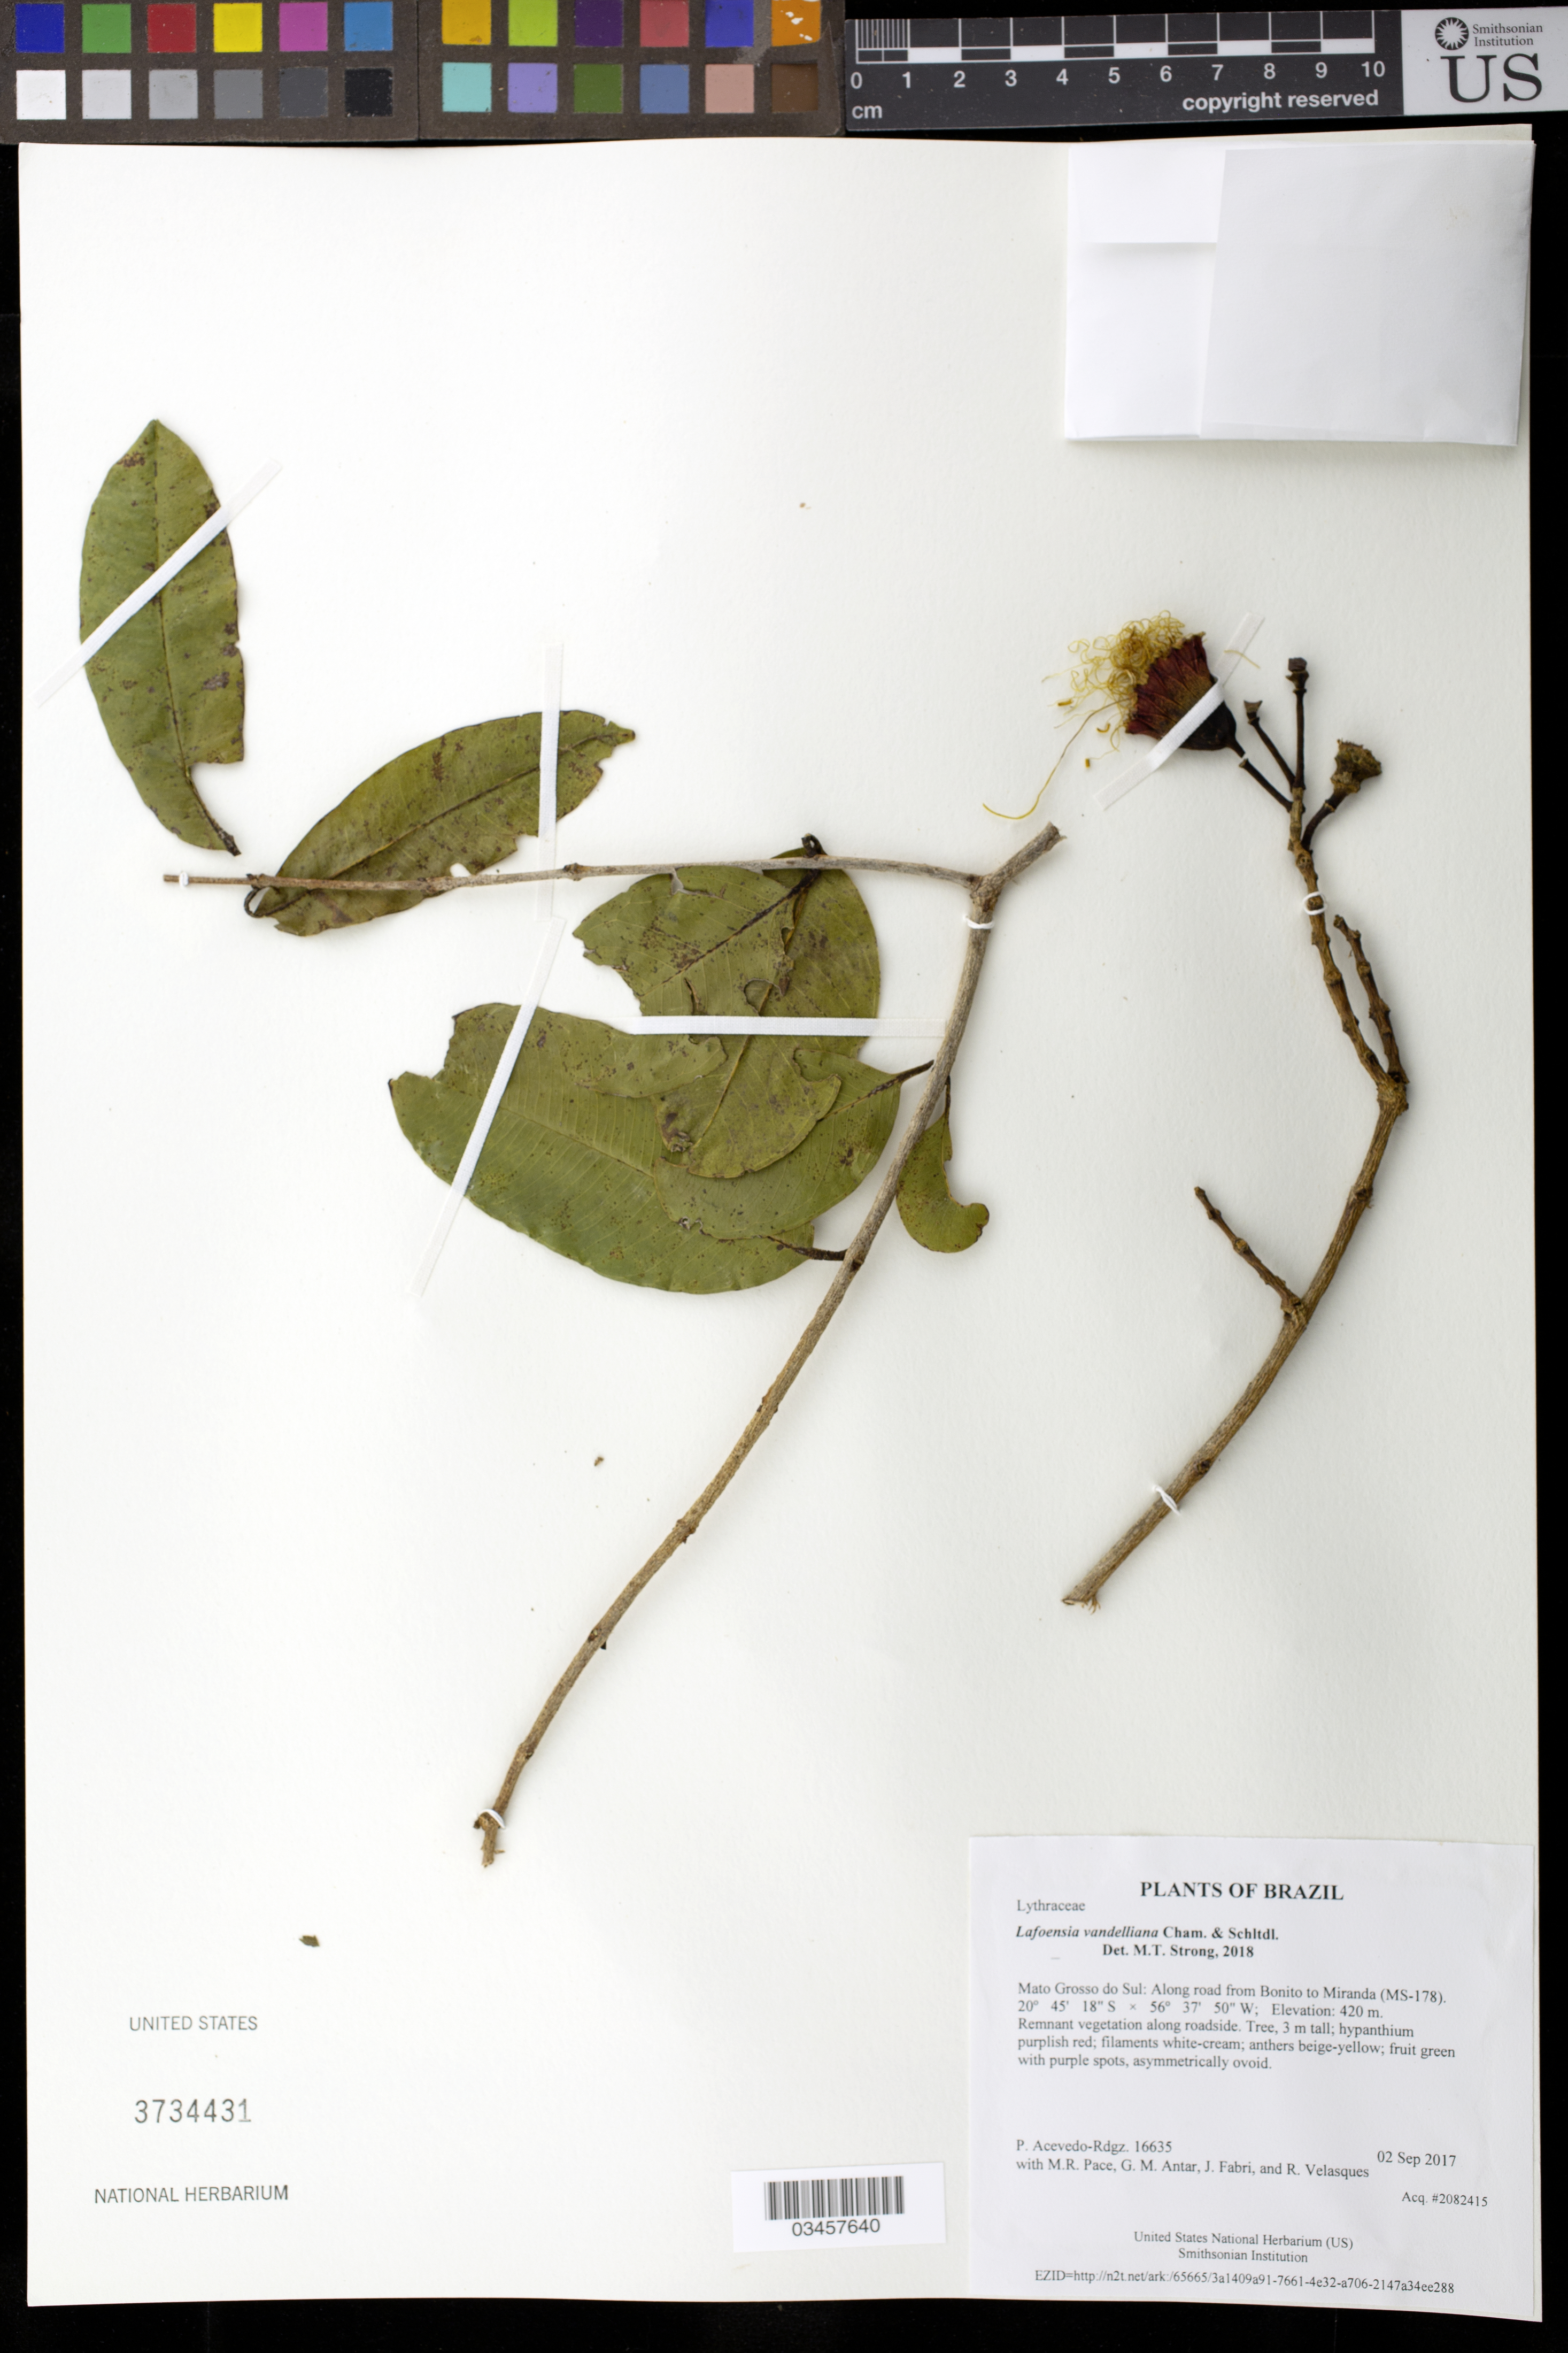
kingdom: Plantae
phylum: Tracheophyta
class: Magnoliopsida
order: Myrtales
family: Lythraceae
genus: Lafoensia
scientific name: Lafoensia vandelliana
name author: Cham. & Schltdl.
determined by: Strong, Mark T., (BOT), Smithsonian Institution - National Museum of Natural History (UNITED STATES)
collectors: P. Acevedo-Rodr., M. R. Pace, G. M. Antar, J. Fabri & R. Velasques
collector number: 16635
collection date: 2017-09-02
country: Brazil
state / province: Mato Grosso do Sul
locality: Along road from Bonito to Miranda (MS-178)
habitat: Remnant vegetation along roadside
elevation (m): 420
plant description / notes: US, NY, K, MO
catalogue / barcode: US 3734431